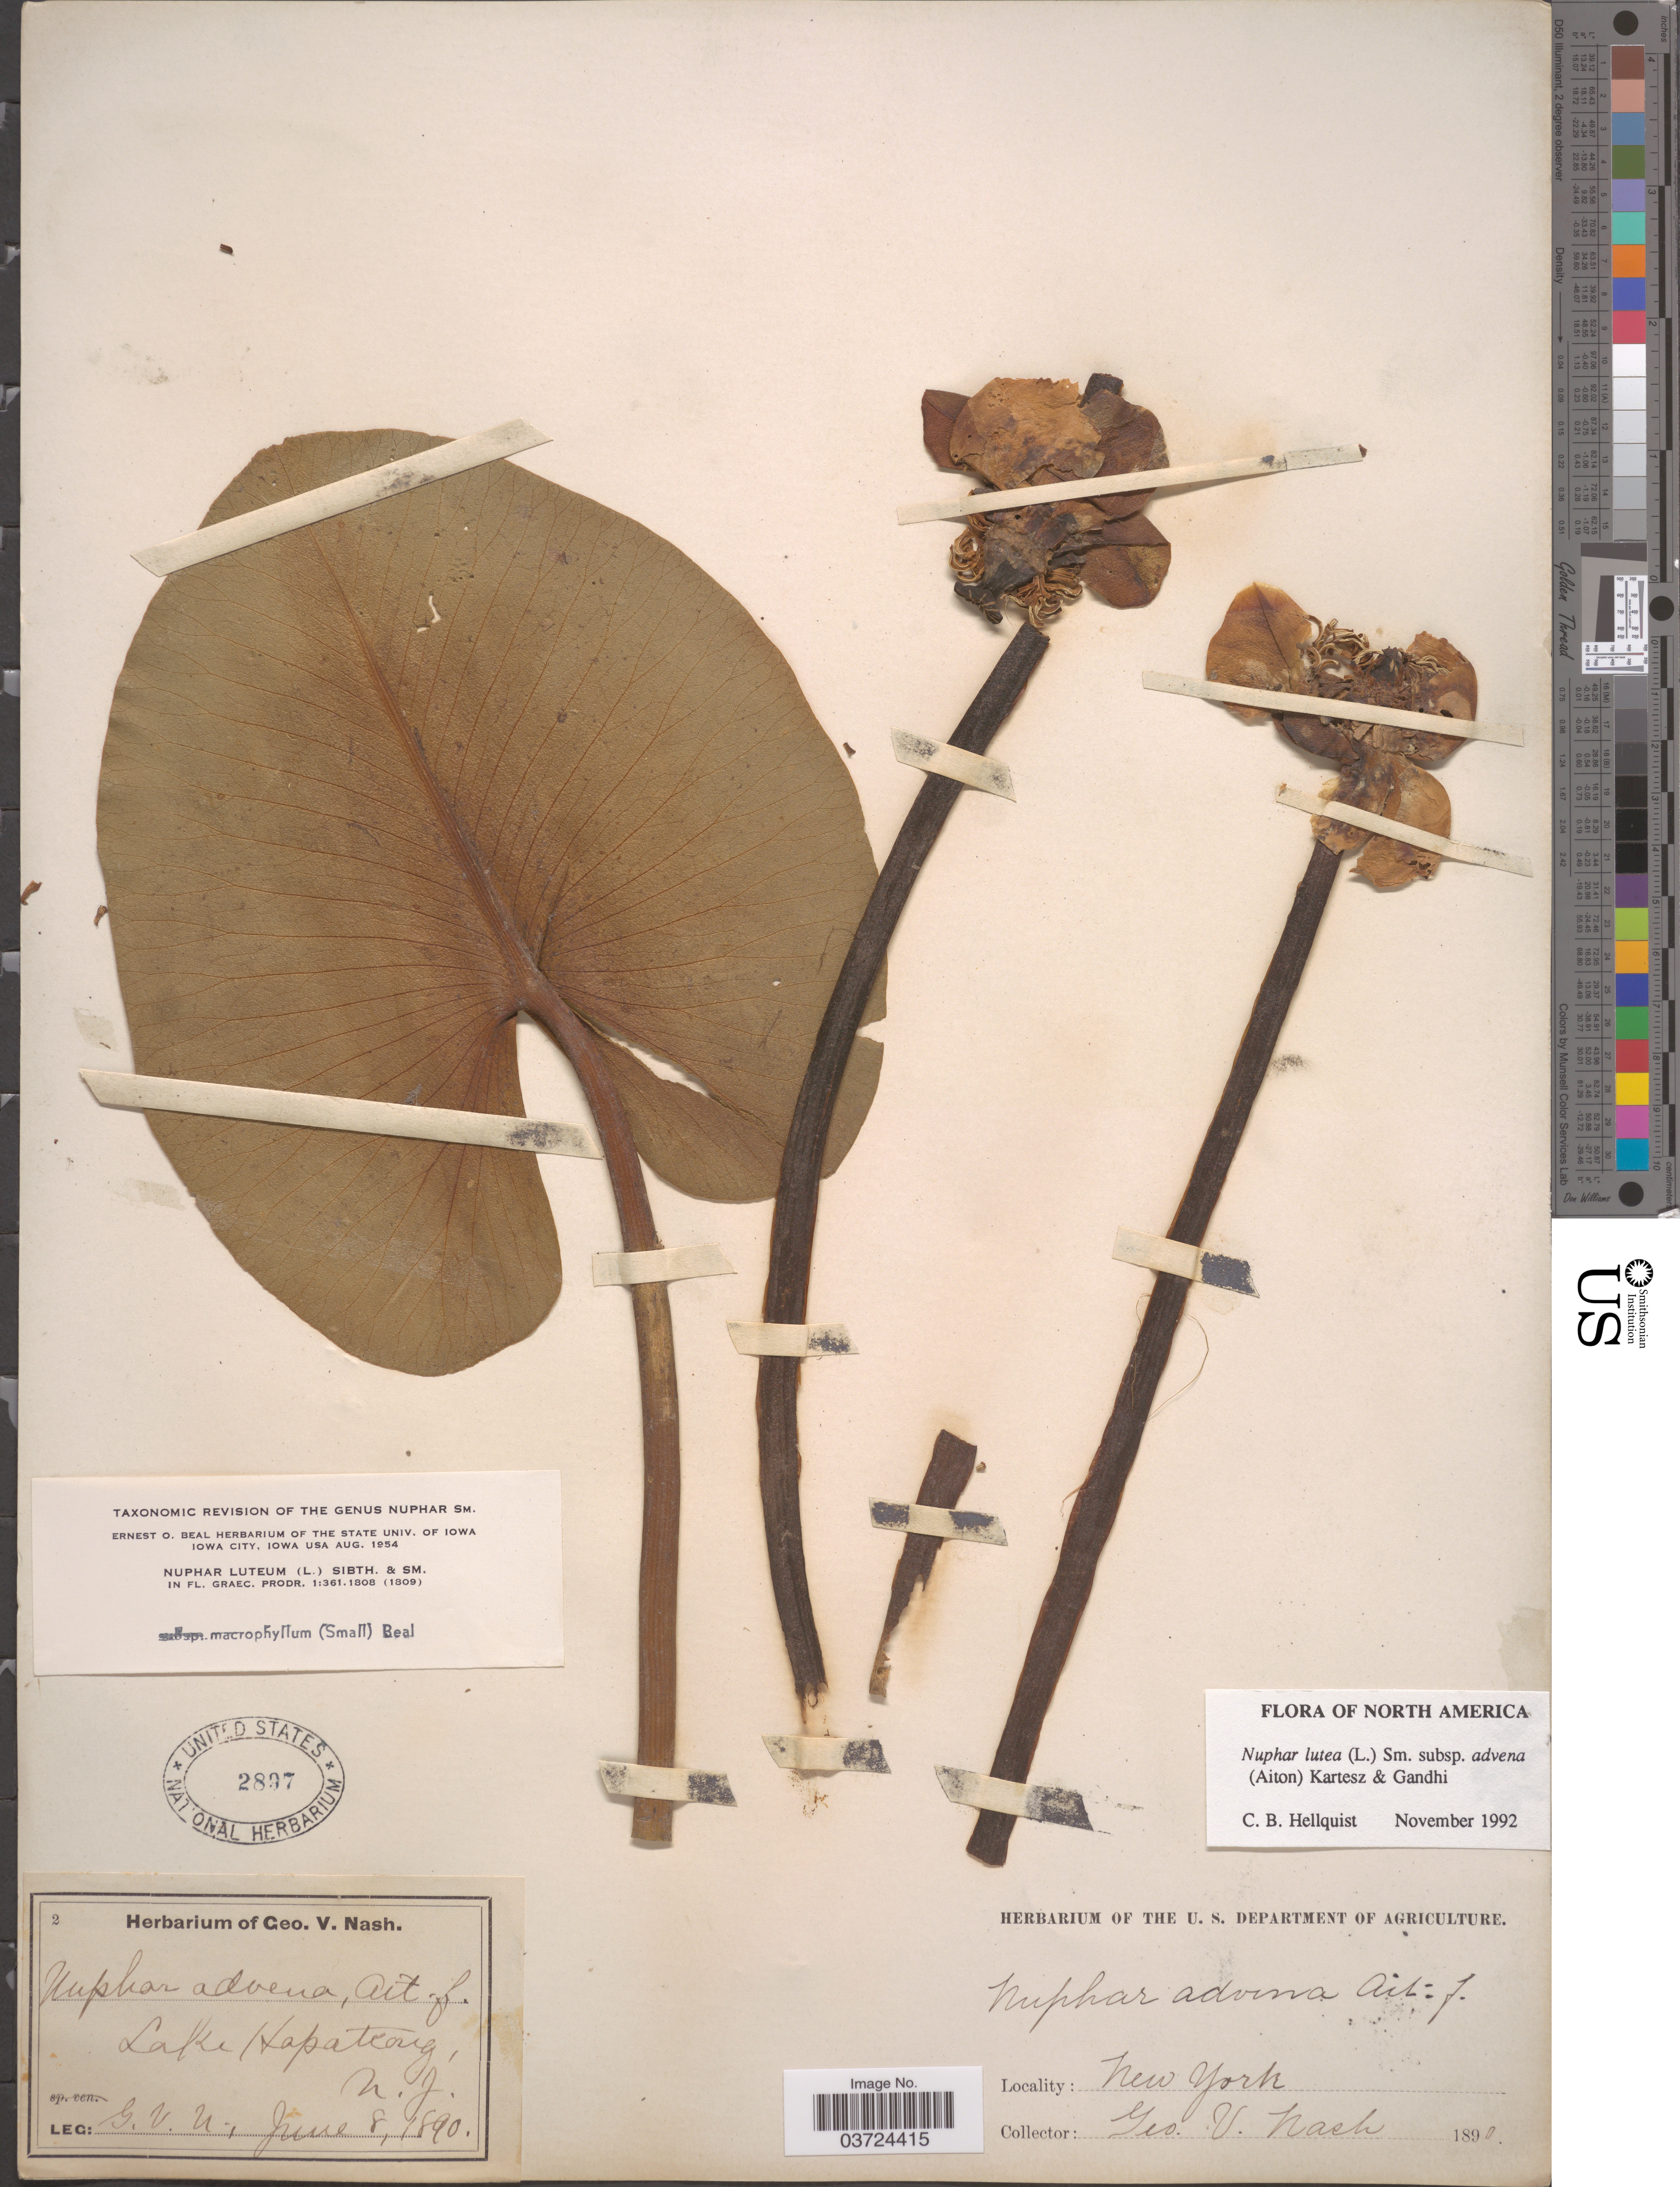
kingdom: Plantae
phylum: Tracheophyta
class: Magnoliopsida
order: Nymphaeales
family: Nymphaeaceae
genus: Nuphar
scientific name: Nuphar lutea subsp. advena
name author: (L.) Kartesz & Gandhi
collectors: G. V. Nash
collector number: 2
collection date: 1890-06-08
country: United States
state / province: New York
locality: Lake Hapatcong.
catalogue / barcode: US 2897